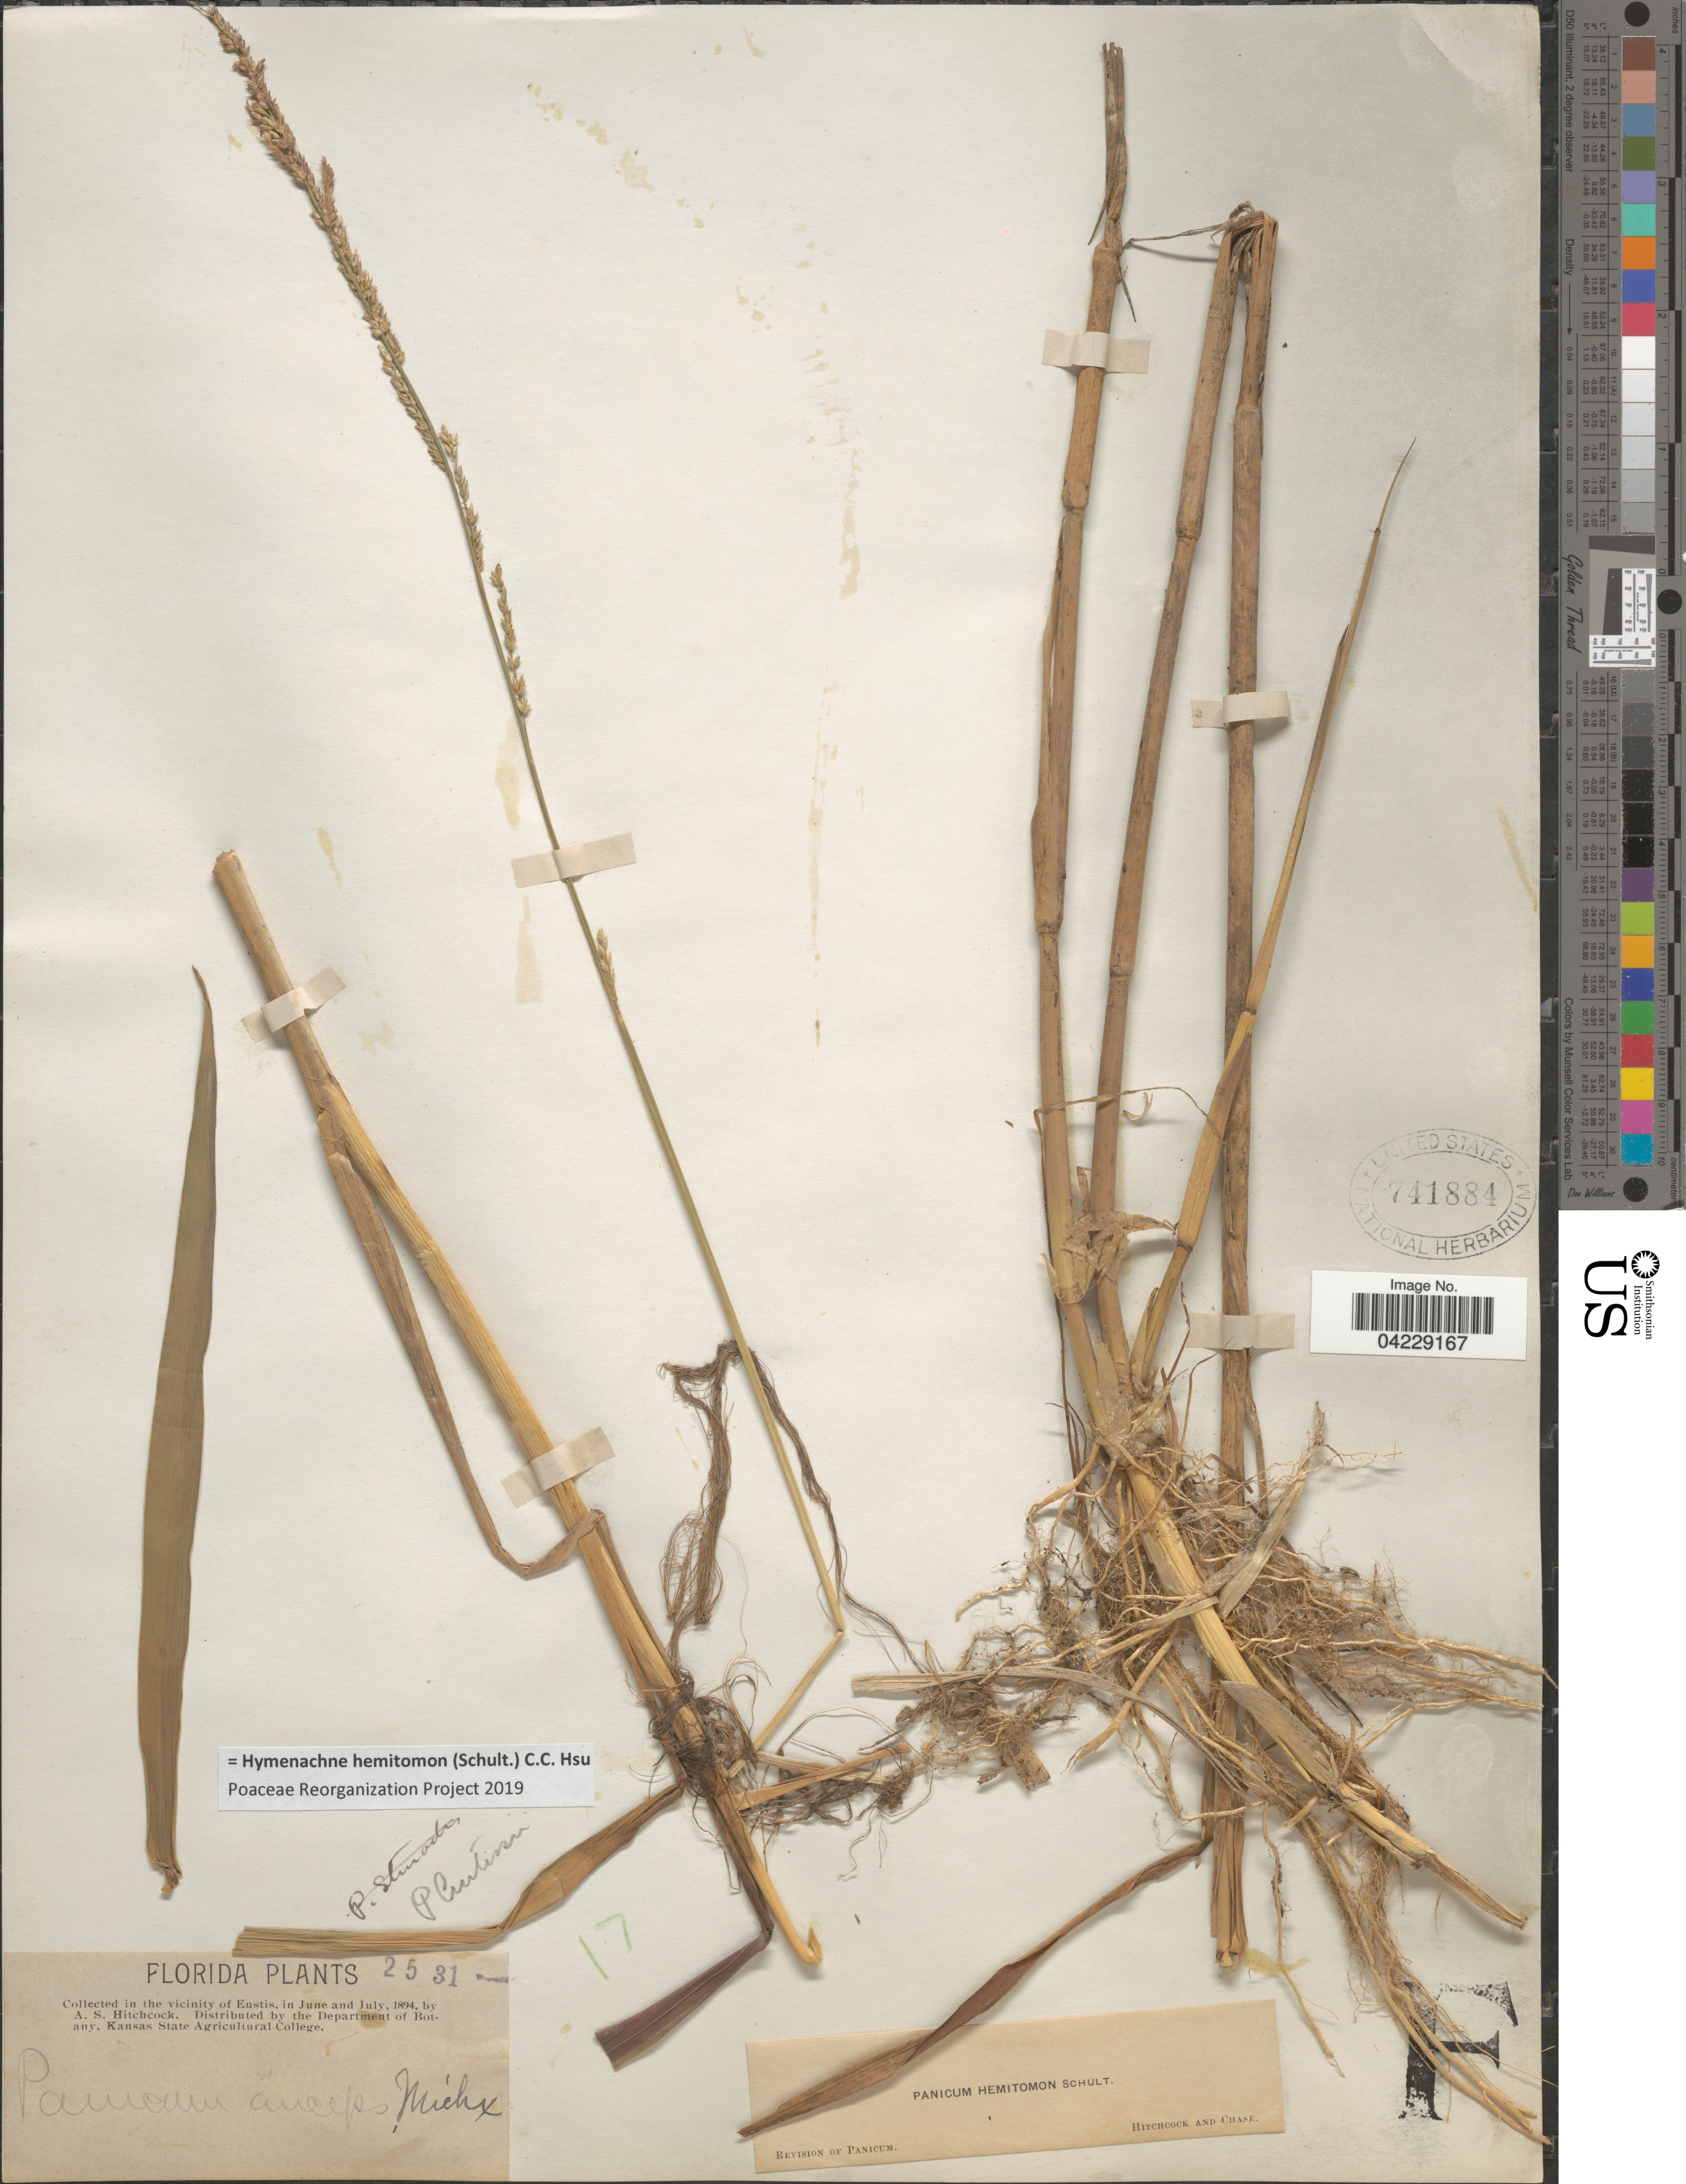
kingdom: Plantae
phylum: Tracheophyta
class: Liliopsida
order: Poales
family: Poaceae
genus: Hymenachne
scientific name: Hymenachne hemitomon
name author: (Schult.) C. C. Hsu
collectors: A. S. Hitchcock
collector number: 2531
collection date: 1894-06/1894-07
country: United States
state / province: Florida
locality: In the vicinity of Eustis.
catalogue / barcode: US 741884